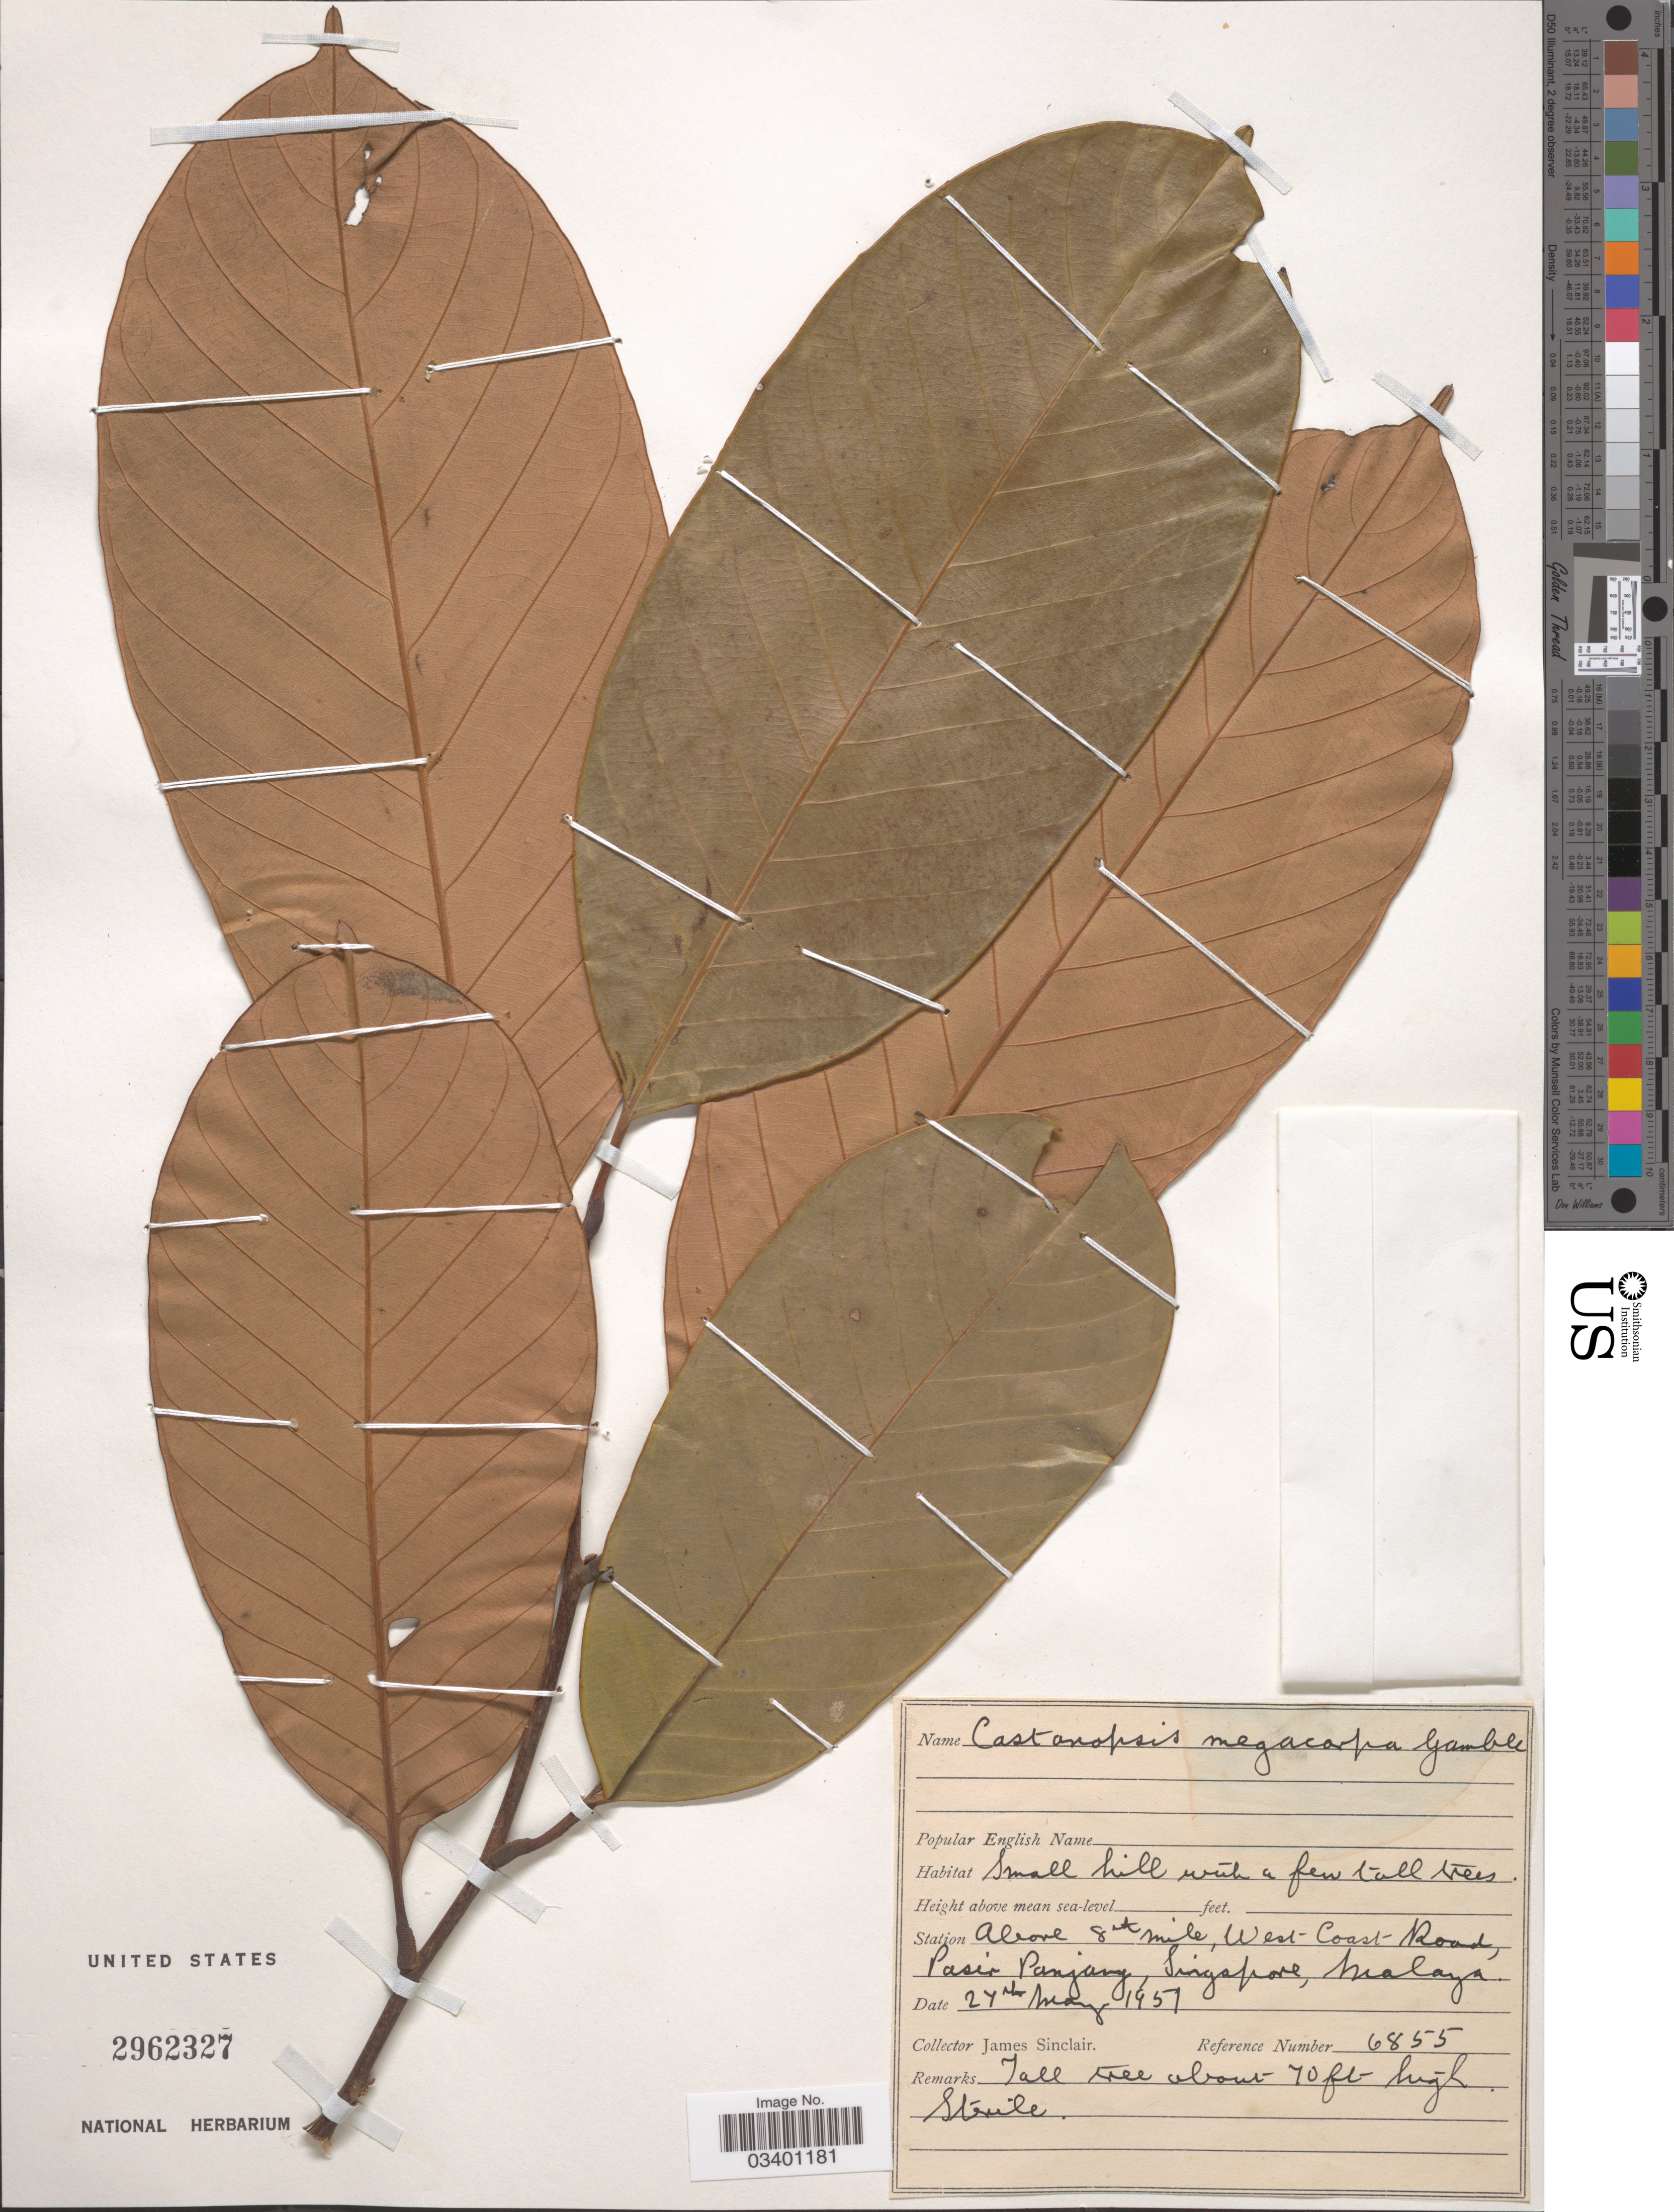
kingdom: Plantae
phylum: Tracheophyta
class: Magnoliopsida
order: Fagales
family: Fagaceae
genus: Castanopsis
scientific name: Castanopsis megacarpa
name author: Gamble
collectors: J. Sinclair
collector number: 6855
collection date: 1951-05-27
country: Singapore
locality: Station Above 8th mile, West-Coast Road, Pasir Panjang, Malaya.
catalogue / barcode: US 2962327